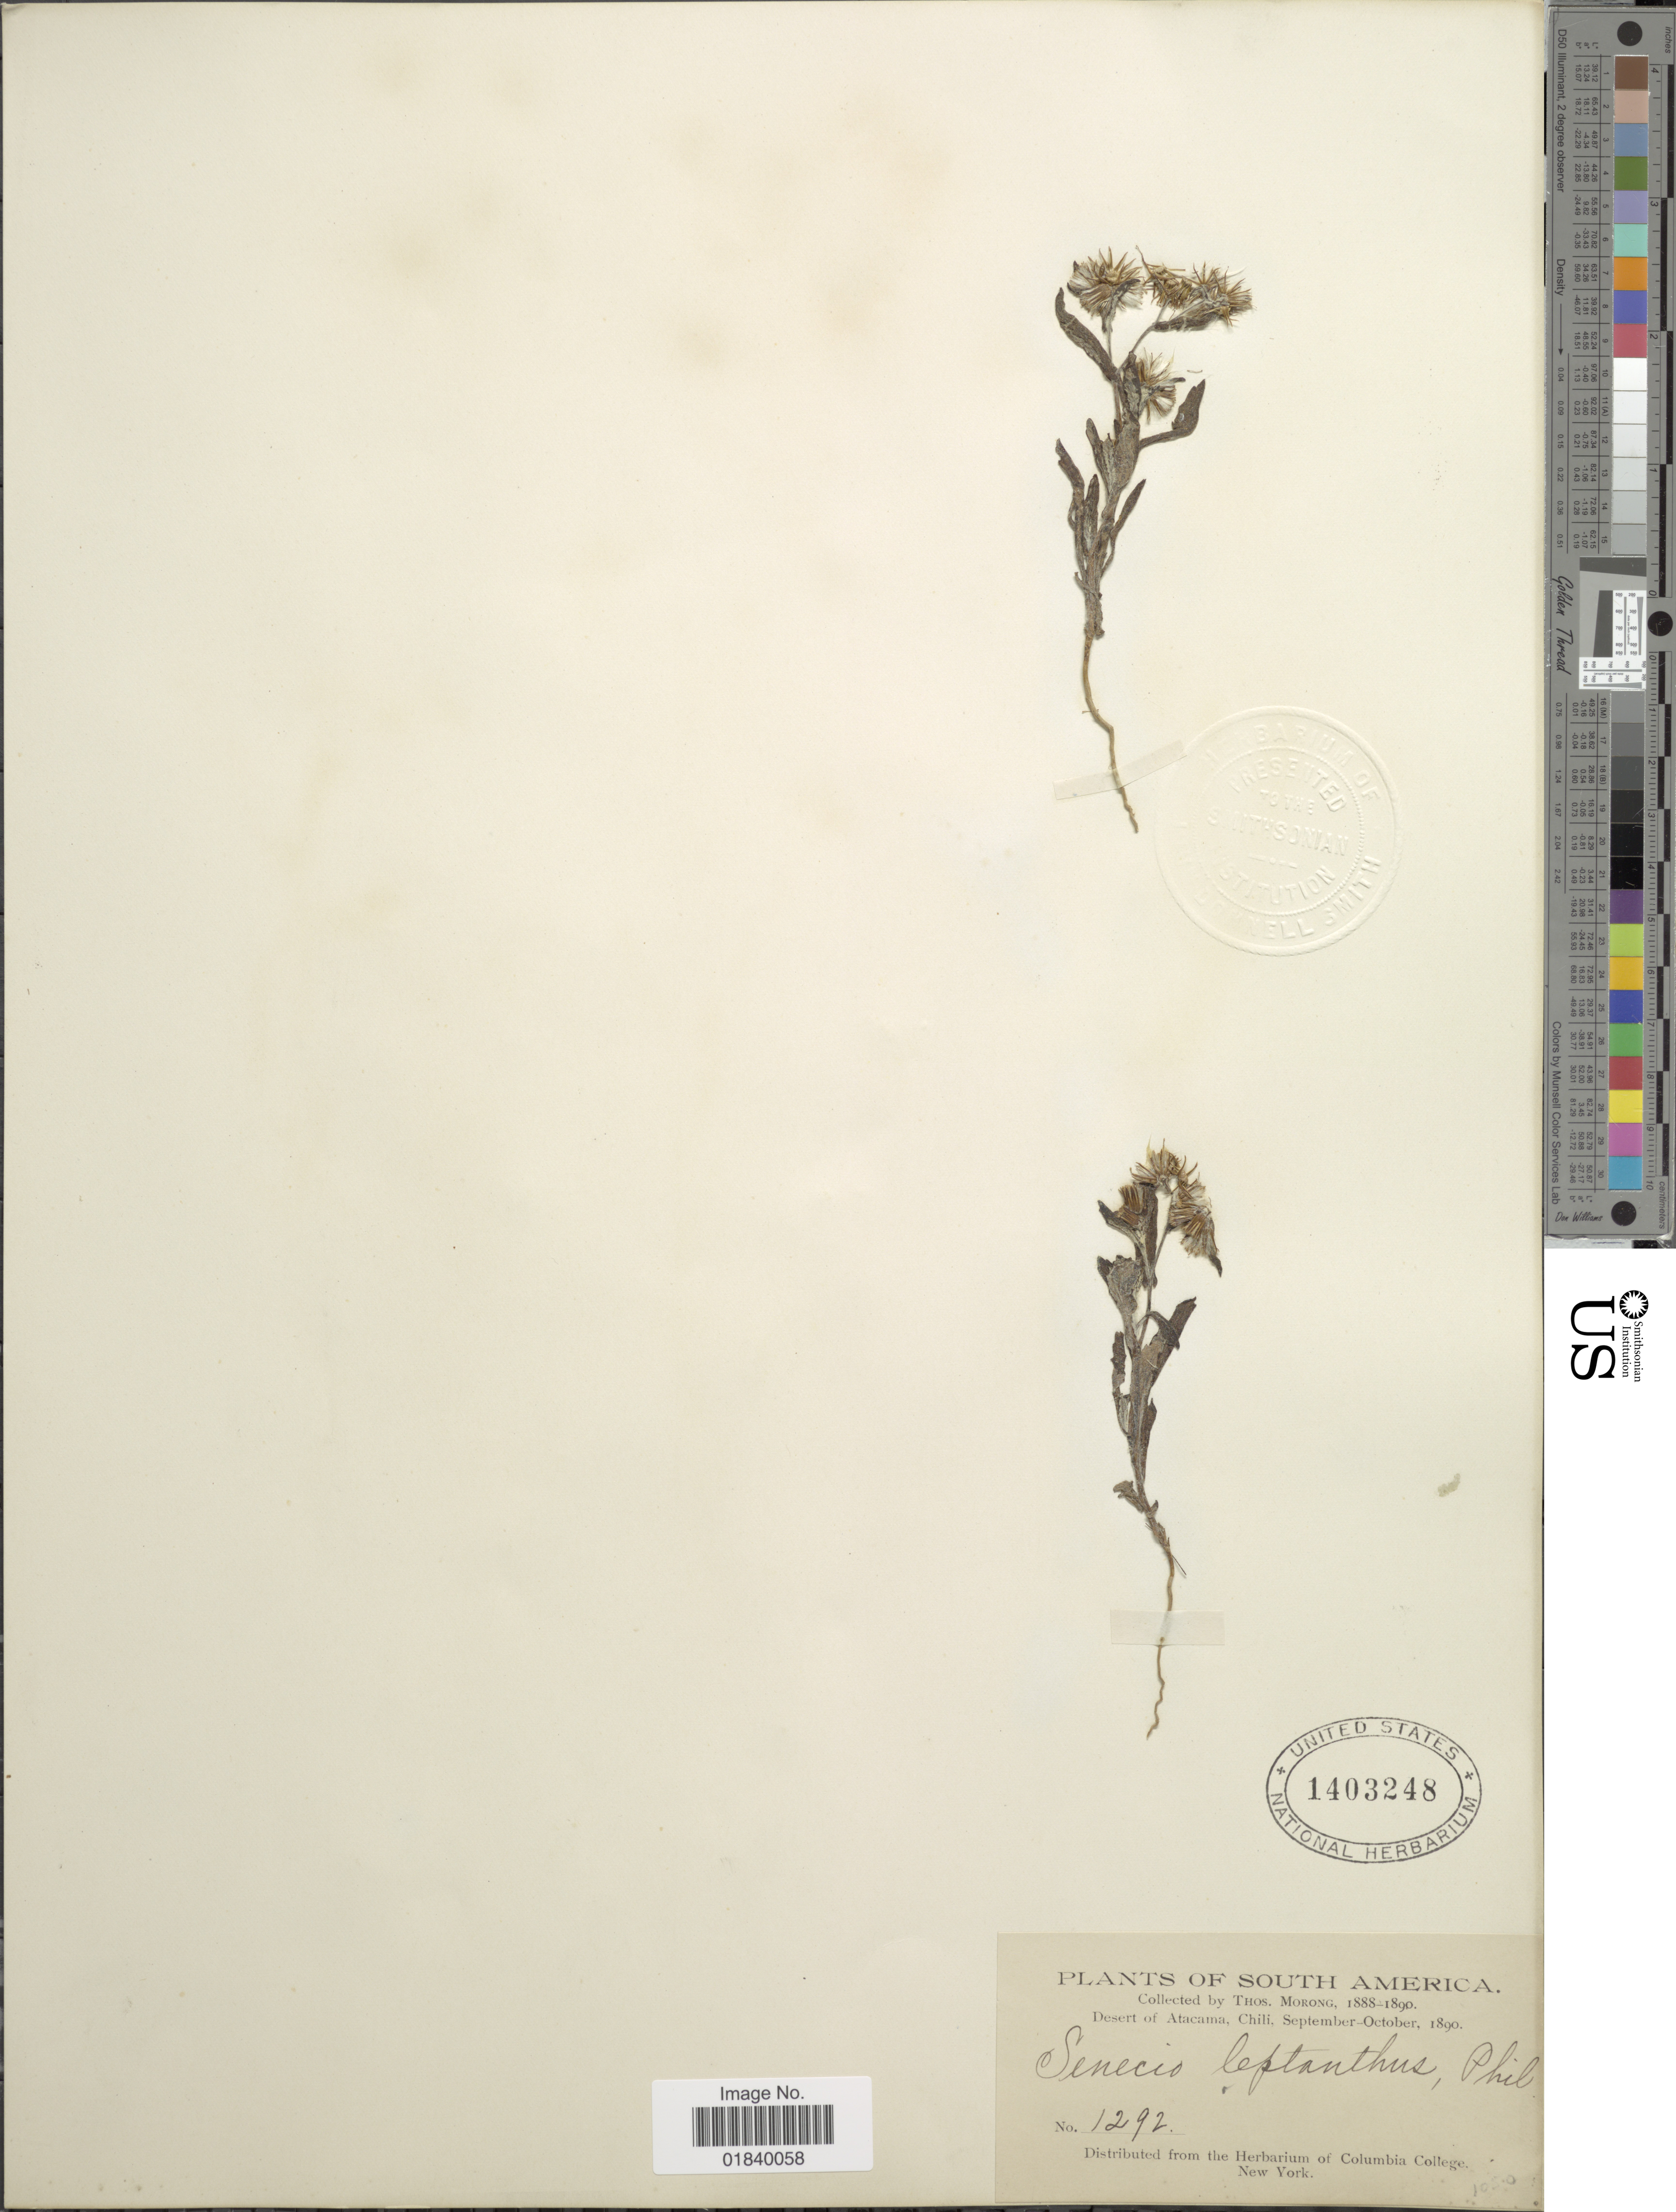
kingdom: Plantae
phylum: Tracheophyta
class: Magnoliopsida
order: Asterales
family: Asteraceae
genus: Erechtites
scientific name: Erechtites leptanthus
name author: (Phil.) Cabrera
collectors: T. Morong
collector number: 1292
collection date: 1890-09/1890-10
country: Chile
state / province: Atacama (III)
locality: Desert of Atacama, Chili.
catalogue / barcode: US 1403248